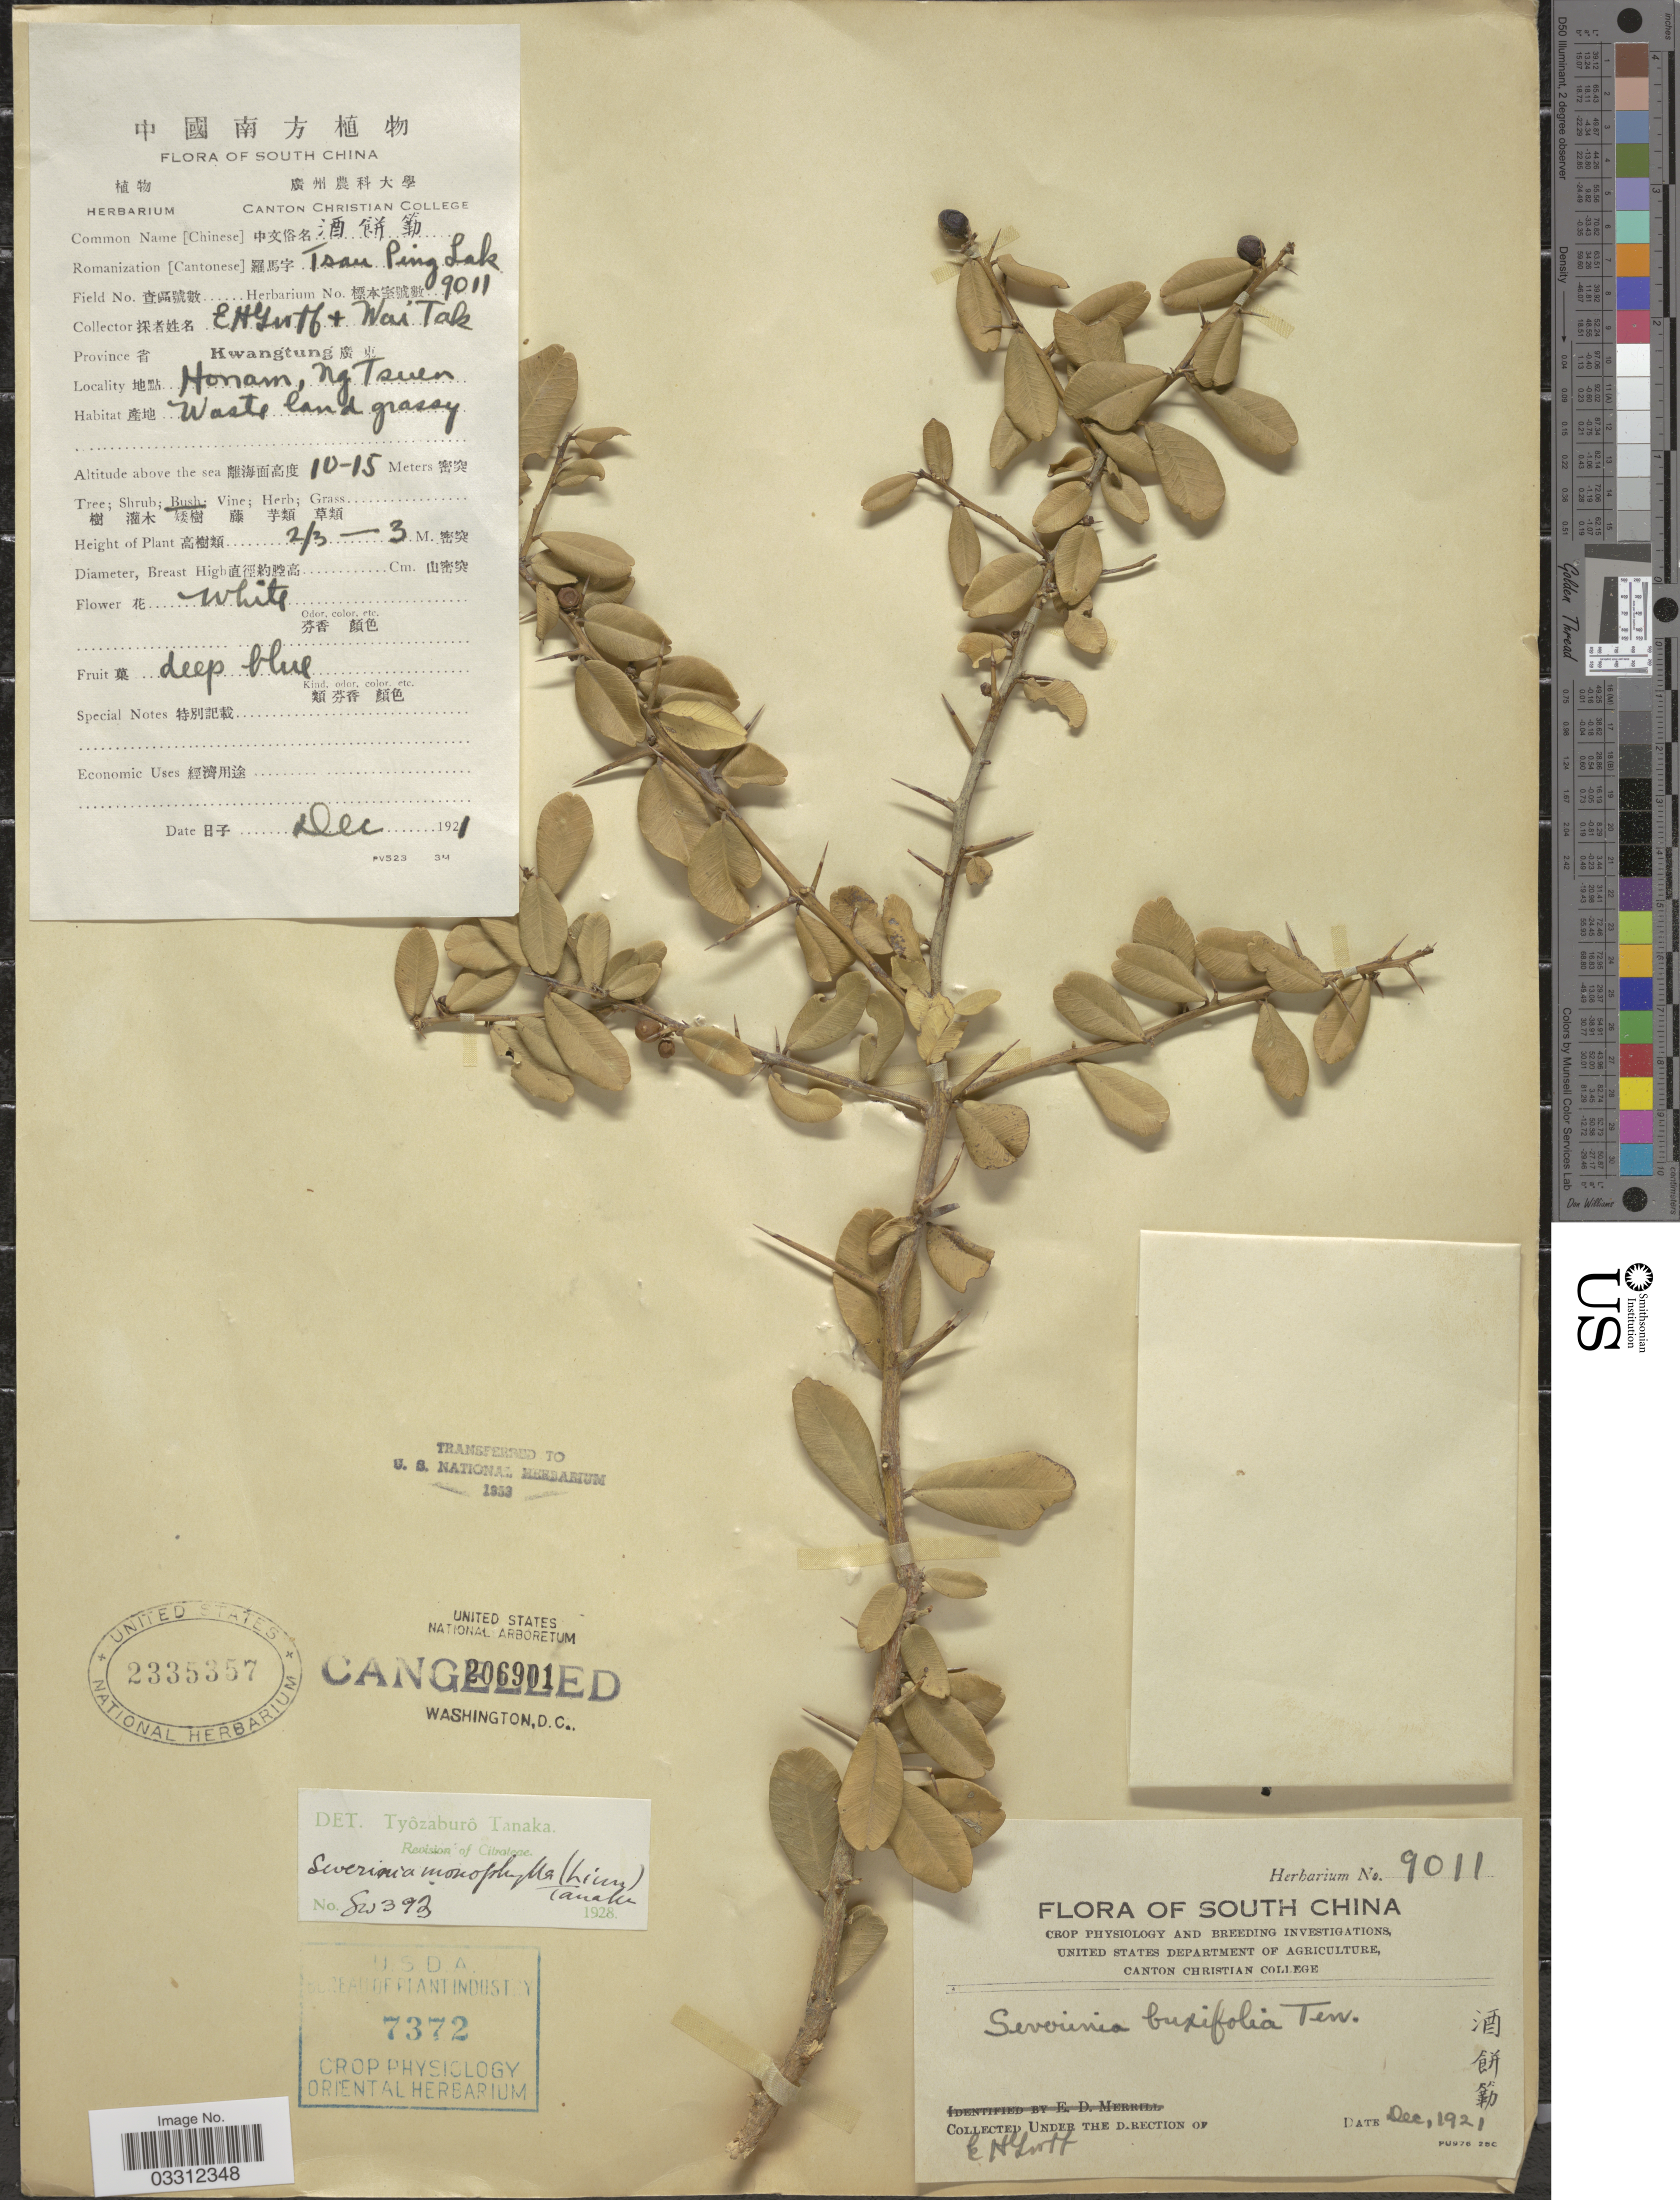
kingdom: Plantae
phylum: Tracheophyta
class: Magnoliopsida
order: Sapindales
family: Rutaceae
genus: Atalantia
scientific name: Atalantia buxifolia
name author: (Poir.) Oliv.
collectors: G. Groff & Wai Tak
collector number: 9011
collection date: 1921-12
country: China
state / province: Guangdong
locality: South China, Province Kwangtung, Honam, NgTsuen.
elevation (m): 10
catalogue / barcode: US 2335357